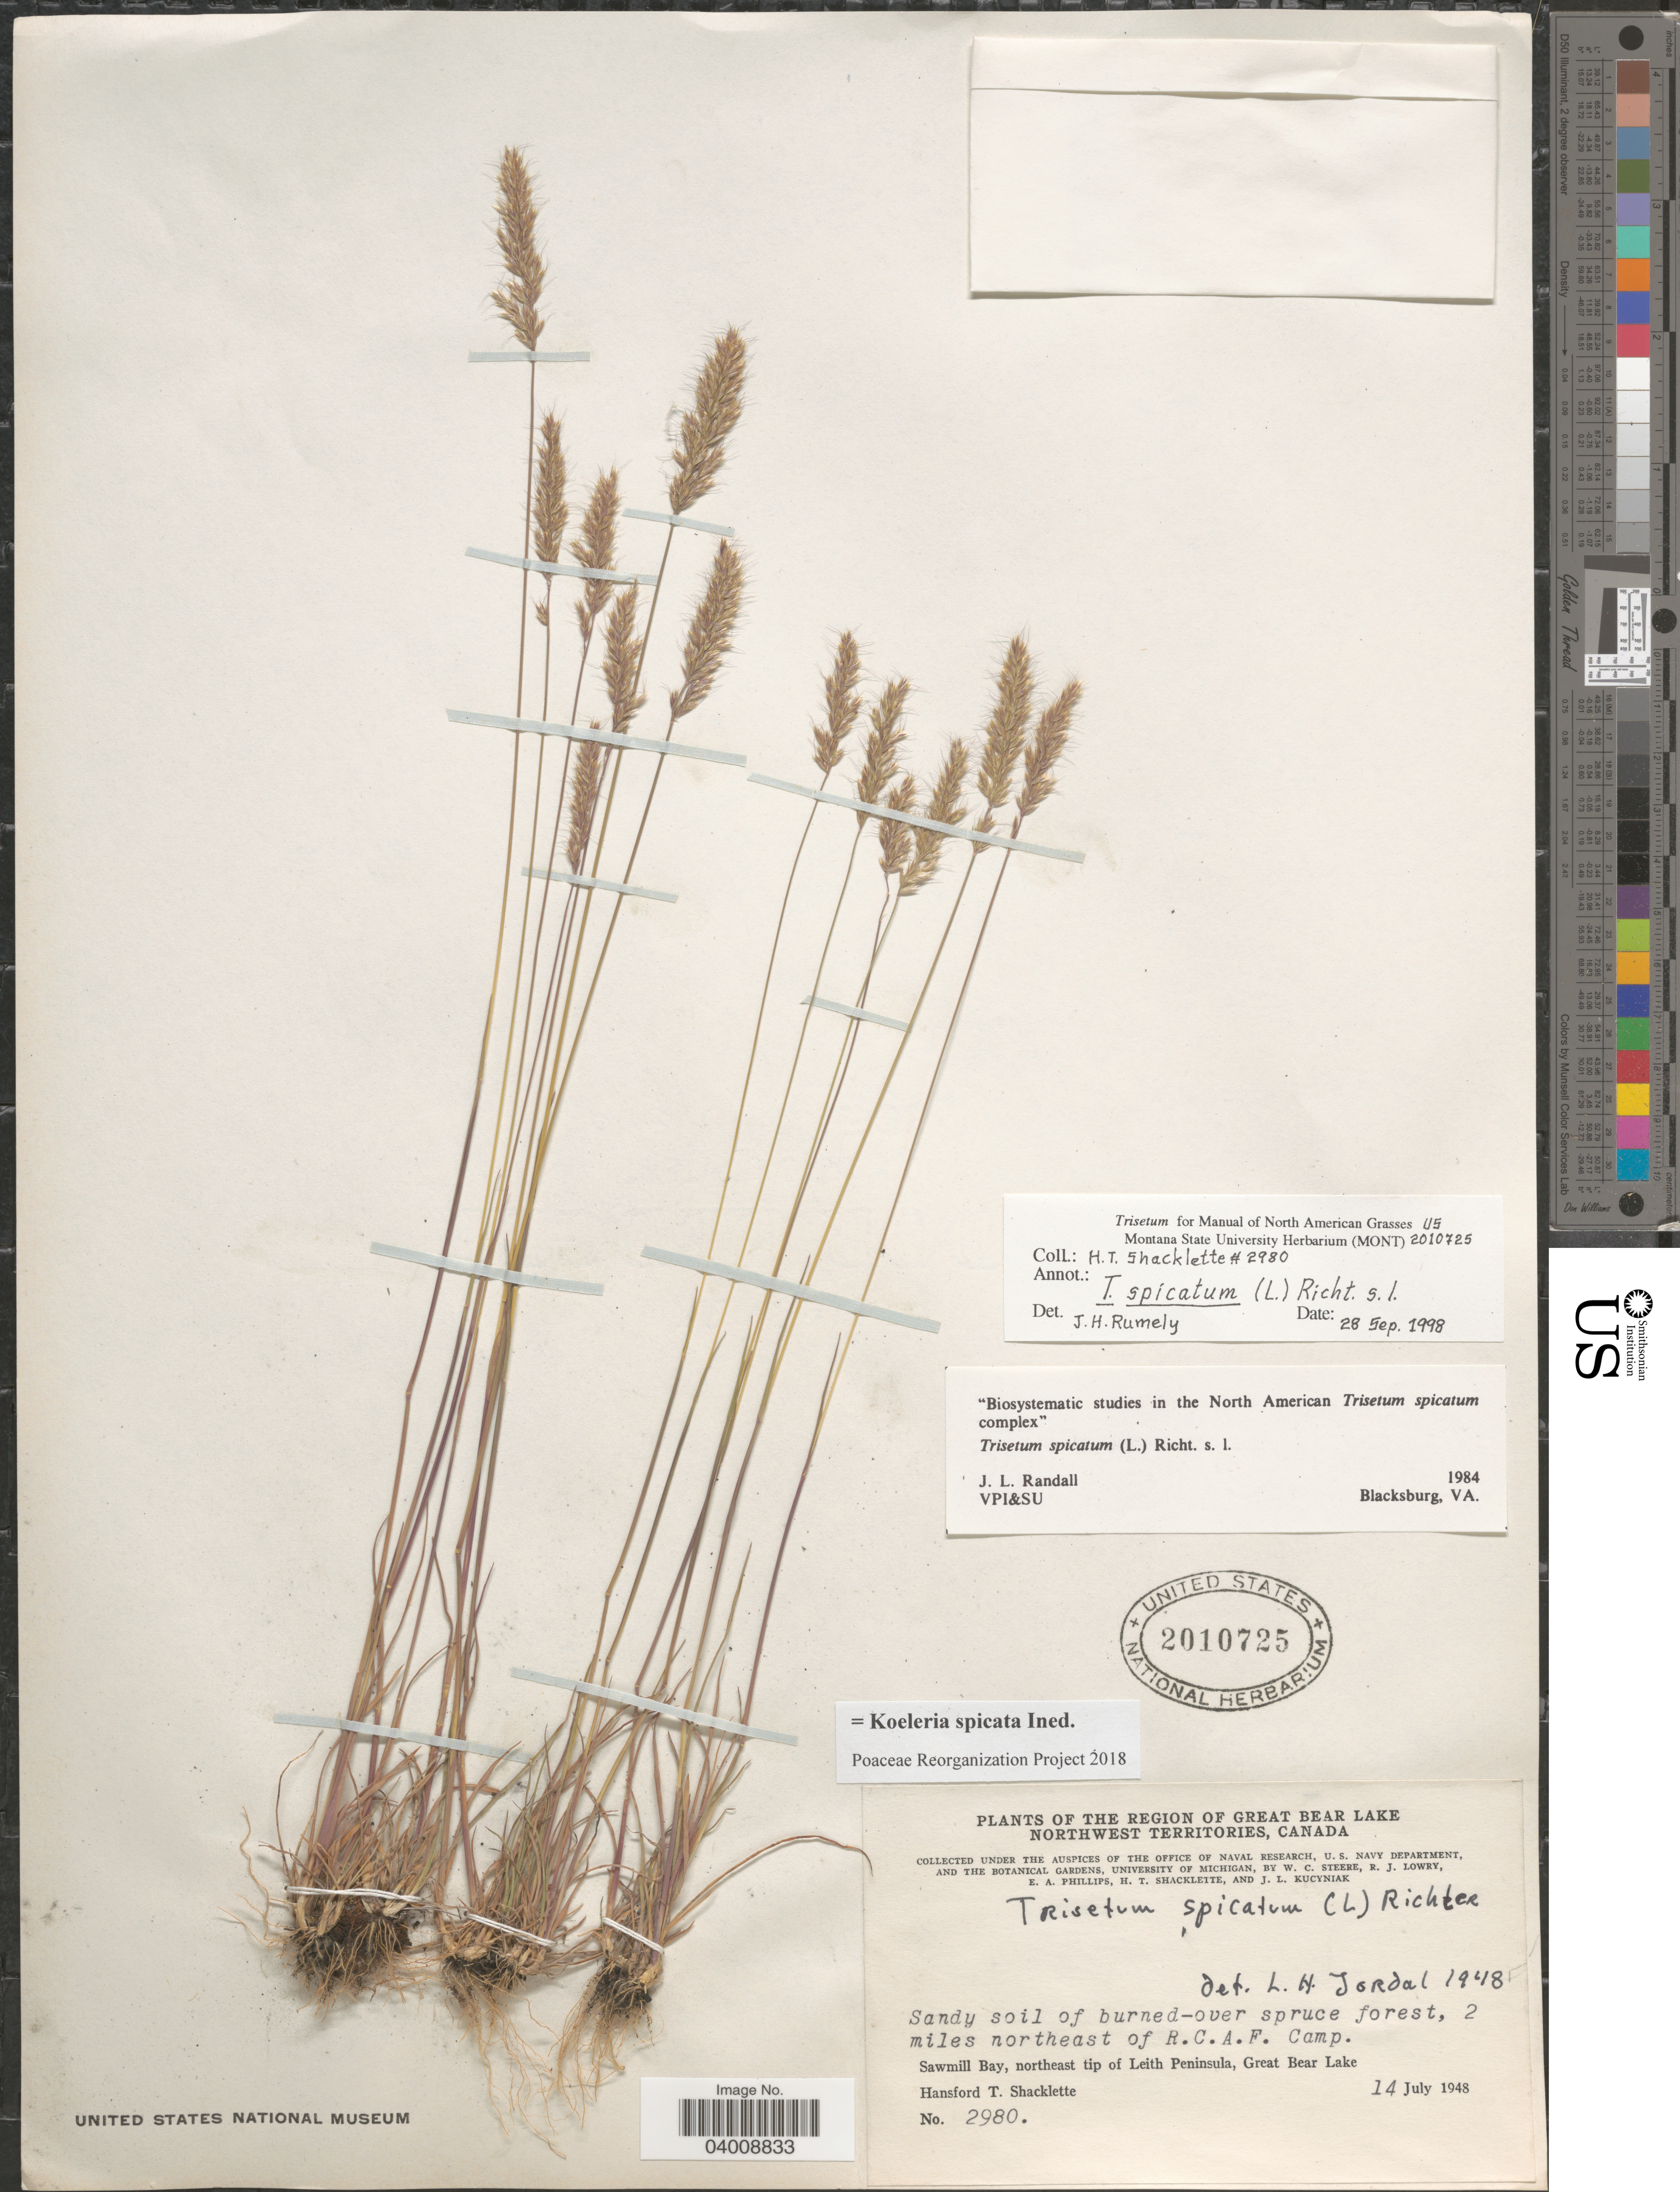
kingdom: Plantae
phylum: Tracheophyta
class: Liliopsida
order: Poales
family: Poaceae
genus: Koeleria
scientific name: Koeleria spicata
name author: (L.) Barberá et al.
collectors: W. C. Steere, R. Lowry, E. Phillips, H. Shacklette & J. Kucyniak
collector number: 2980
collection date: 1948-07-14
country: Canada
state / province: Northwest Territories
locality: The Region of Great Bear Lake. 2 miles northeast of R.C.A.F. Camp. Sawmill Bay, northeast tip of Leith Peninsula, Great Bear Lake.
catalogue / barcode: US 2010725